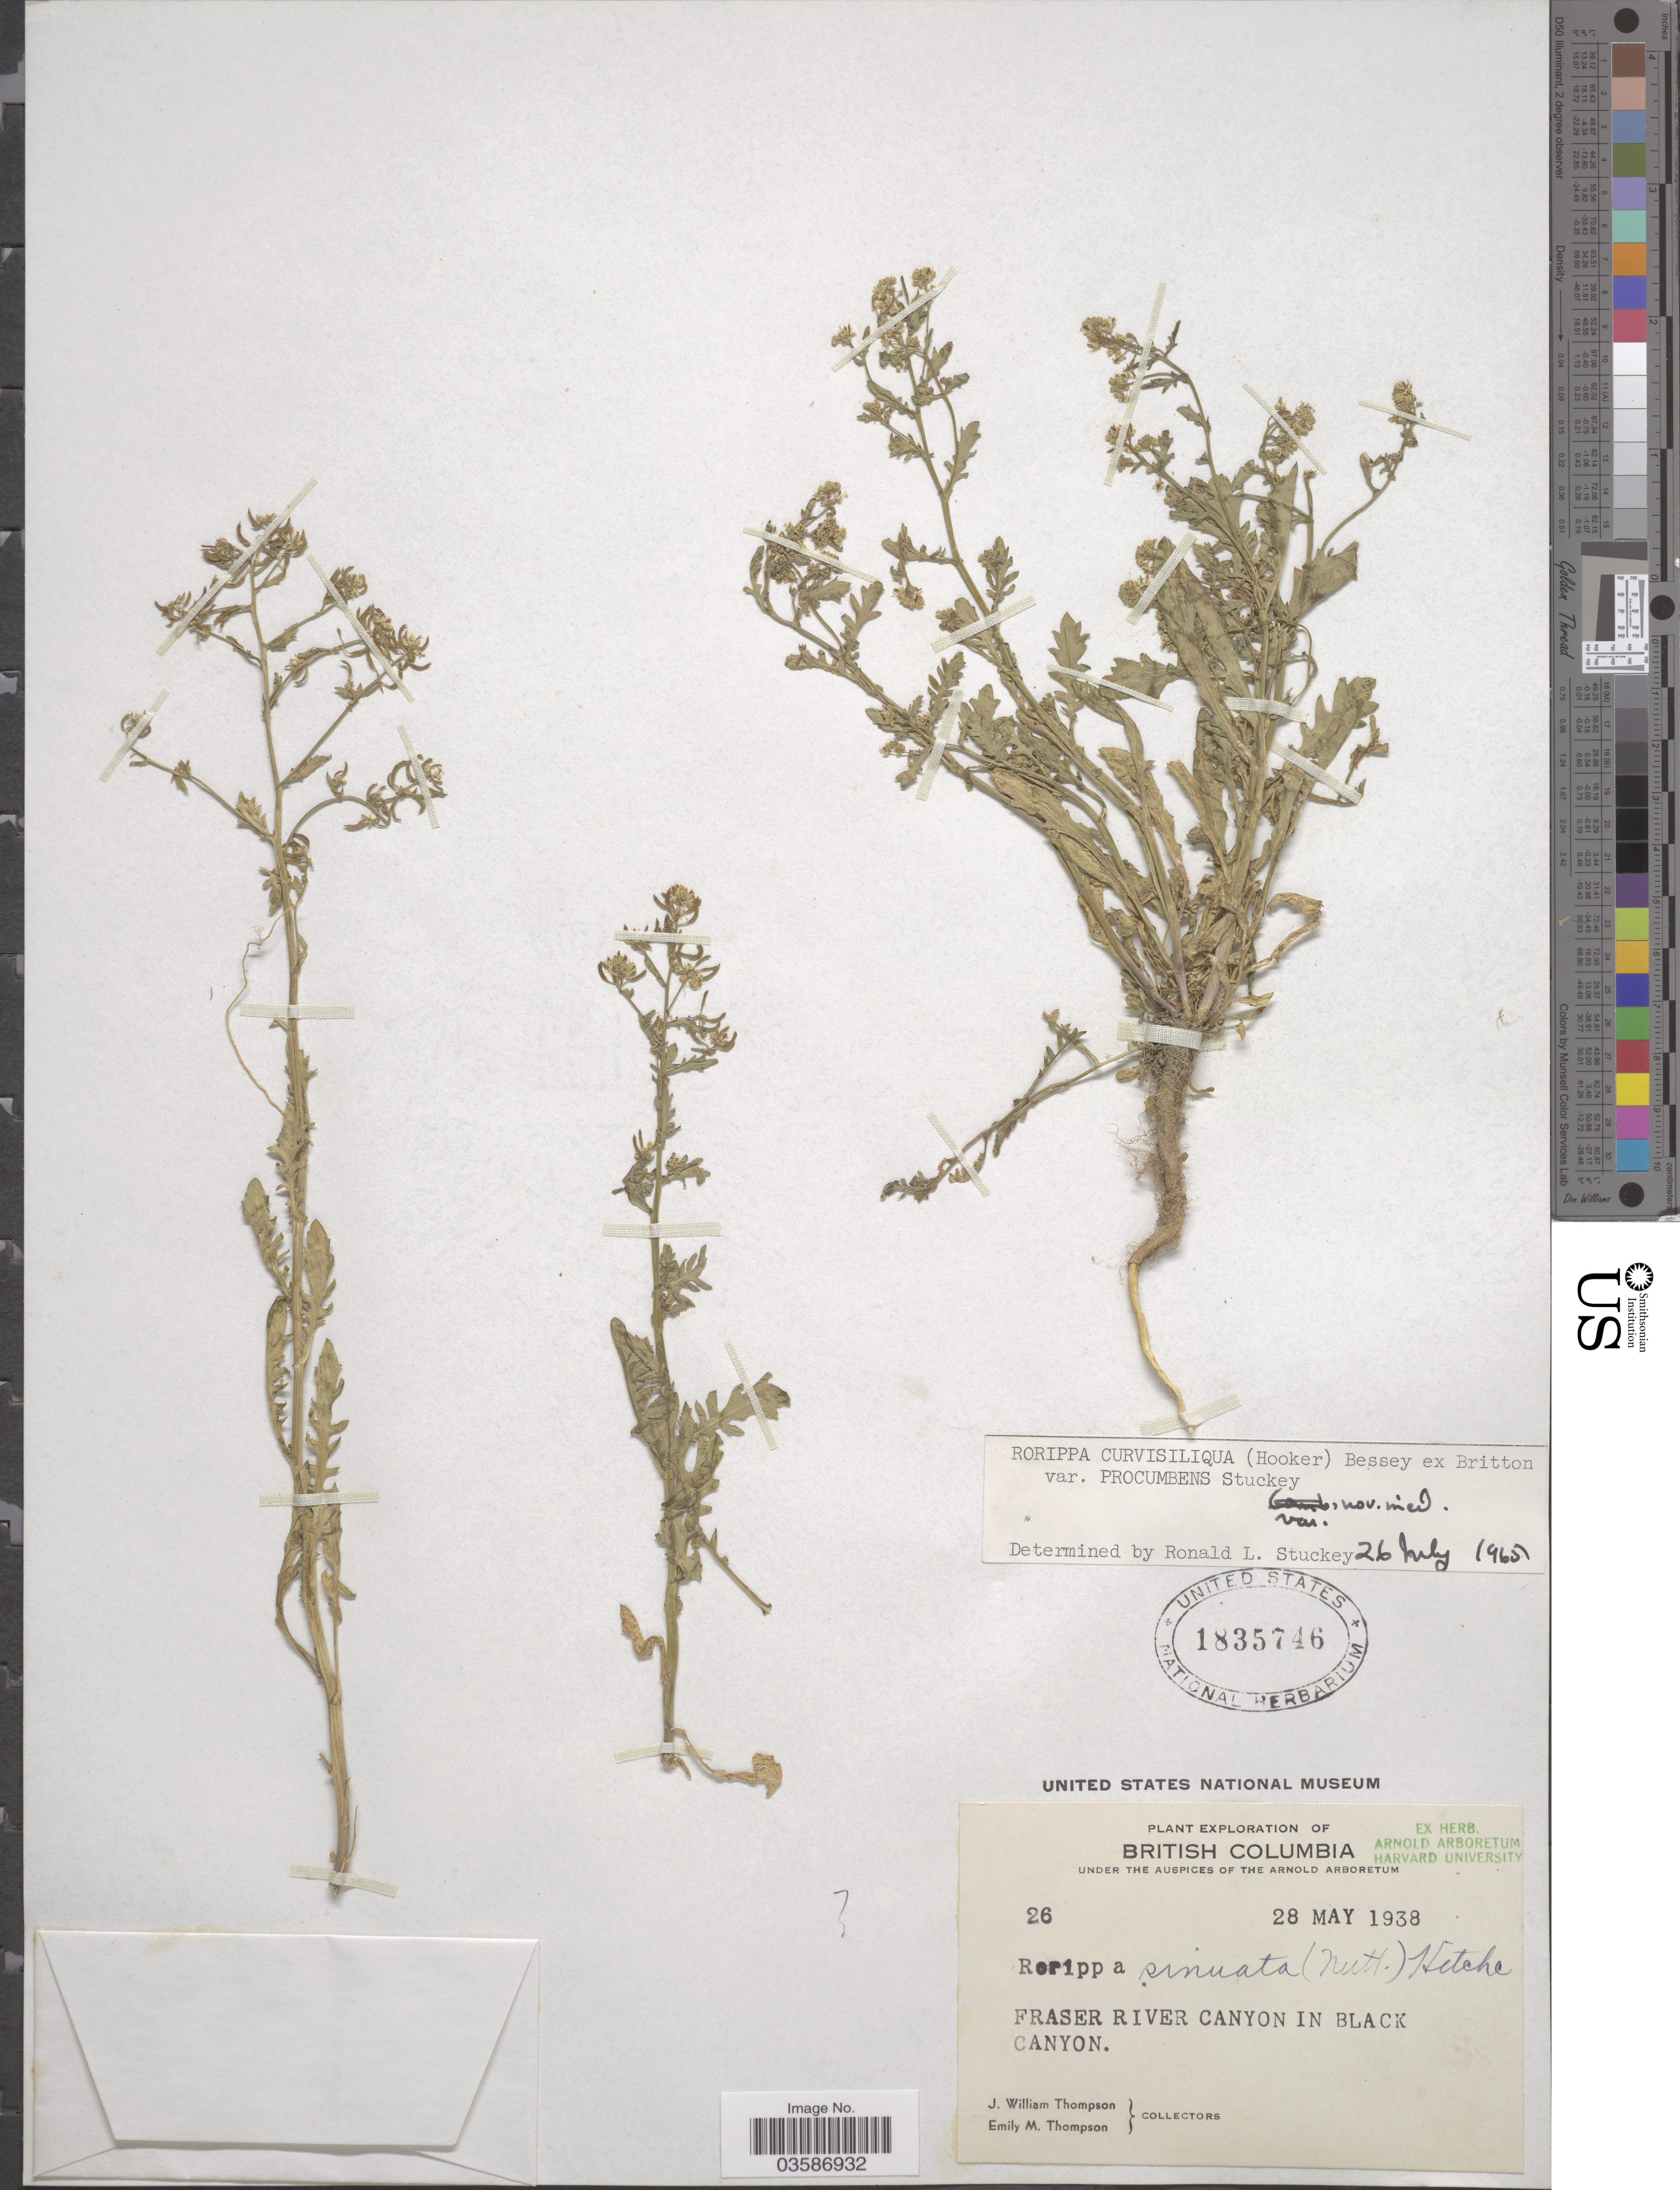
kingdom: Plantae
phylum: Tracheophyta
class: Magnoliopsida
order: Brassicales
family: Brassicaceae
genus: Rorippa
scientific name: Rorippa curvisiliqua var. procumbens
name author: Stuckey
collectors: J. W. Thompson & E. M. Thompson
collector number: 26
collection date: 1938-05-28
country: Canada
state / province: British Columbia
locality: Fraser River Canyon in Black Canyon.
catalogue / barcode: US 1835746